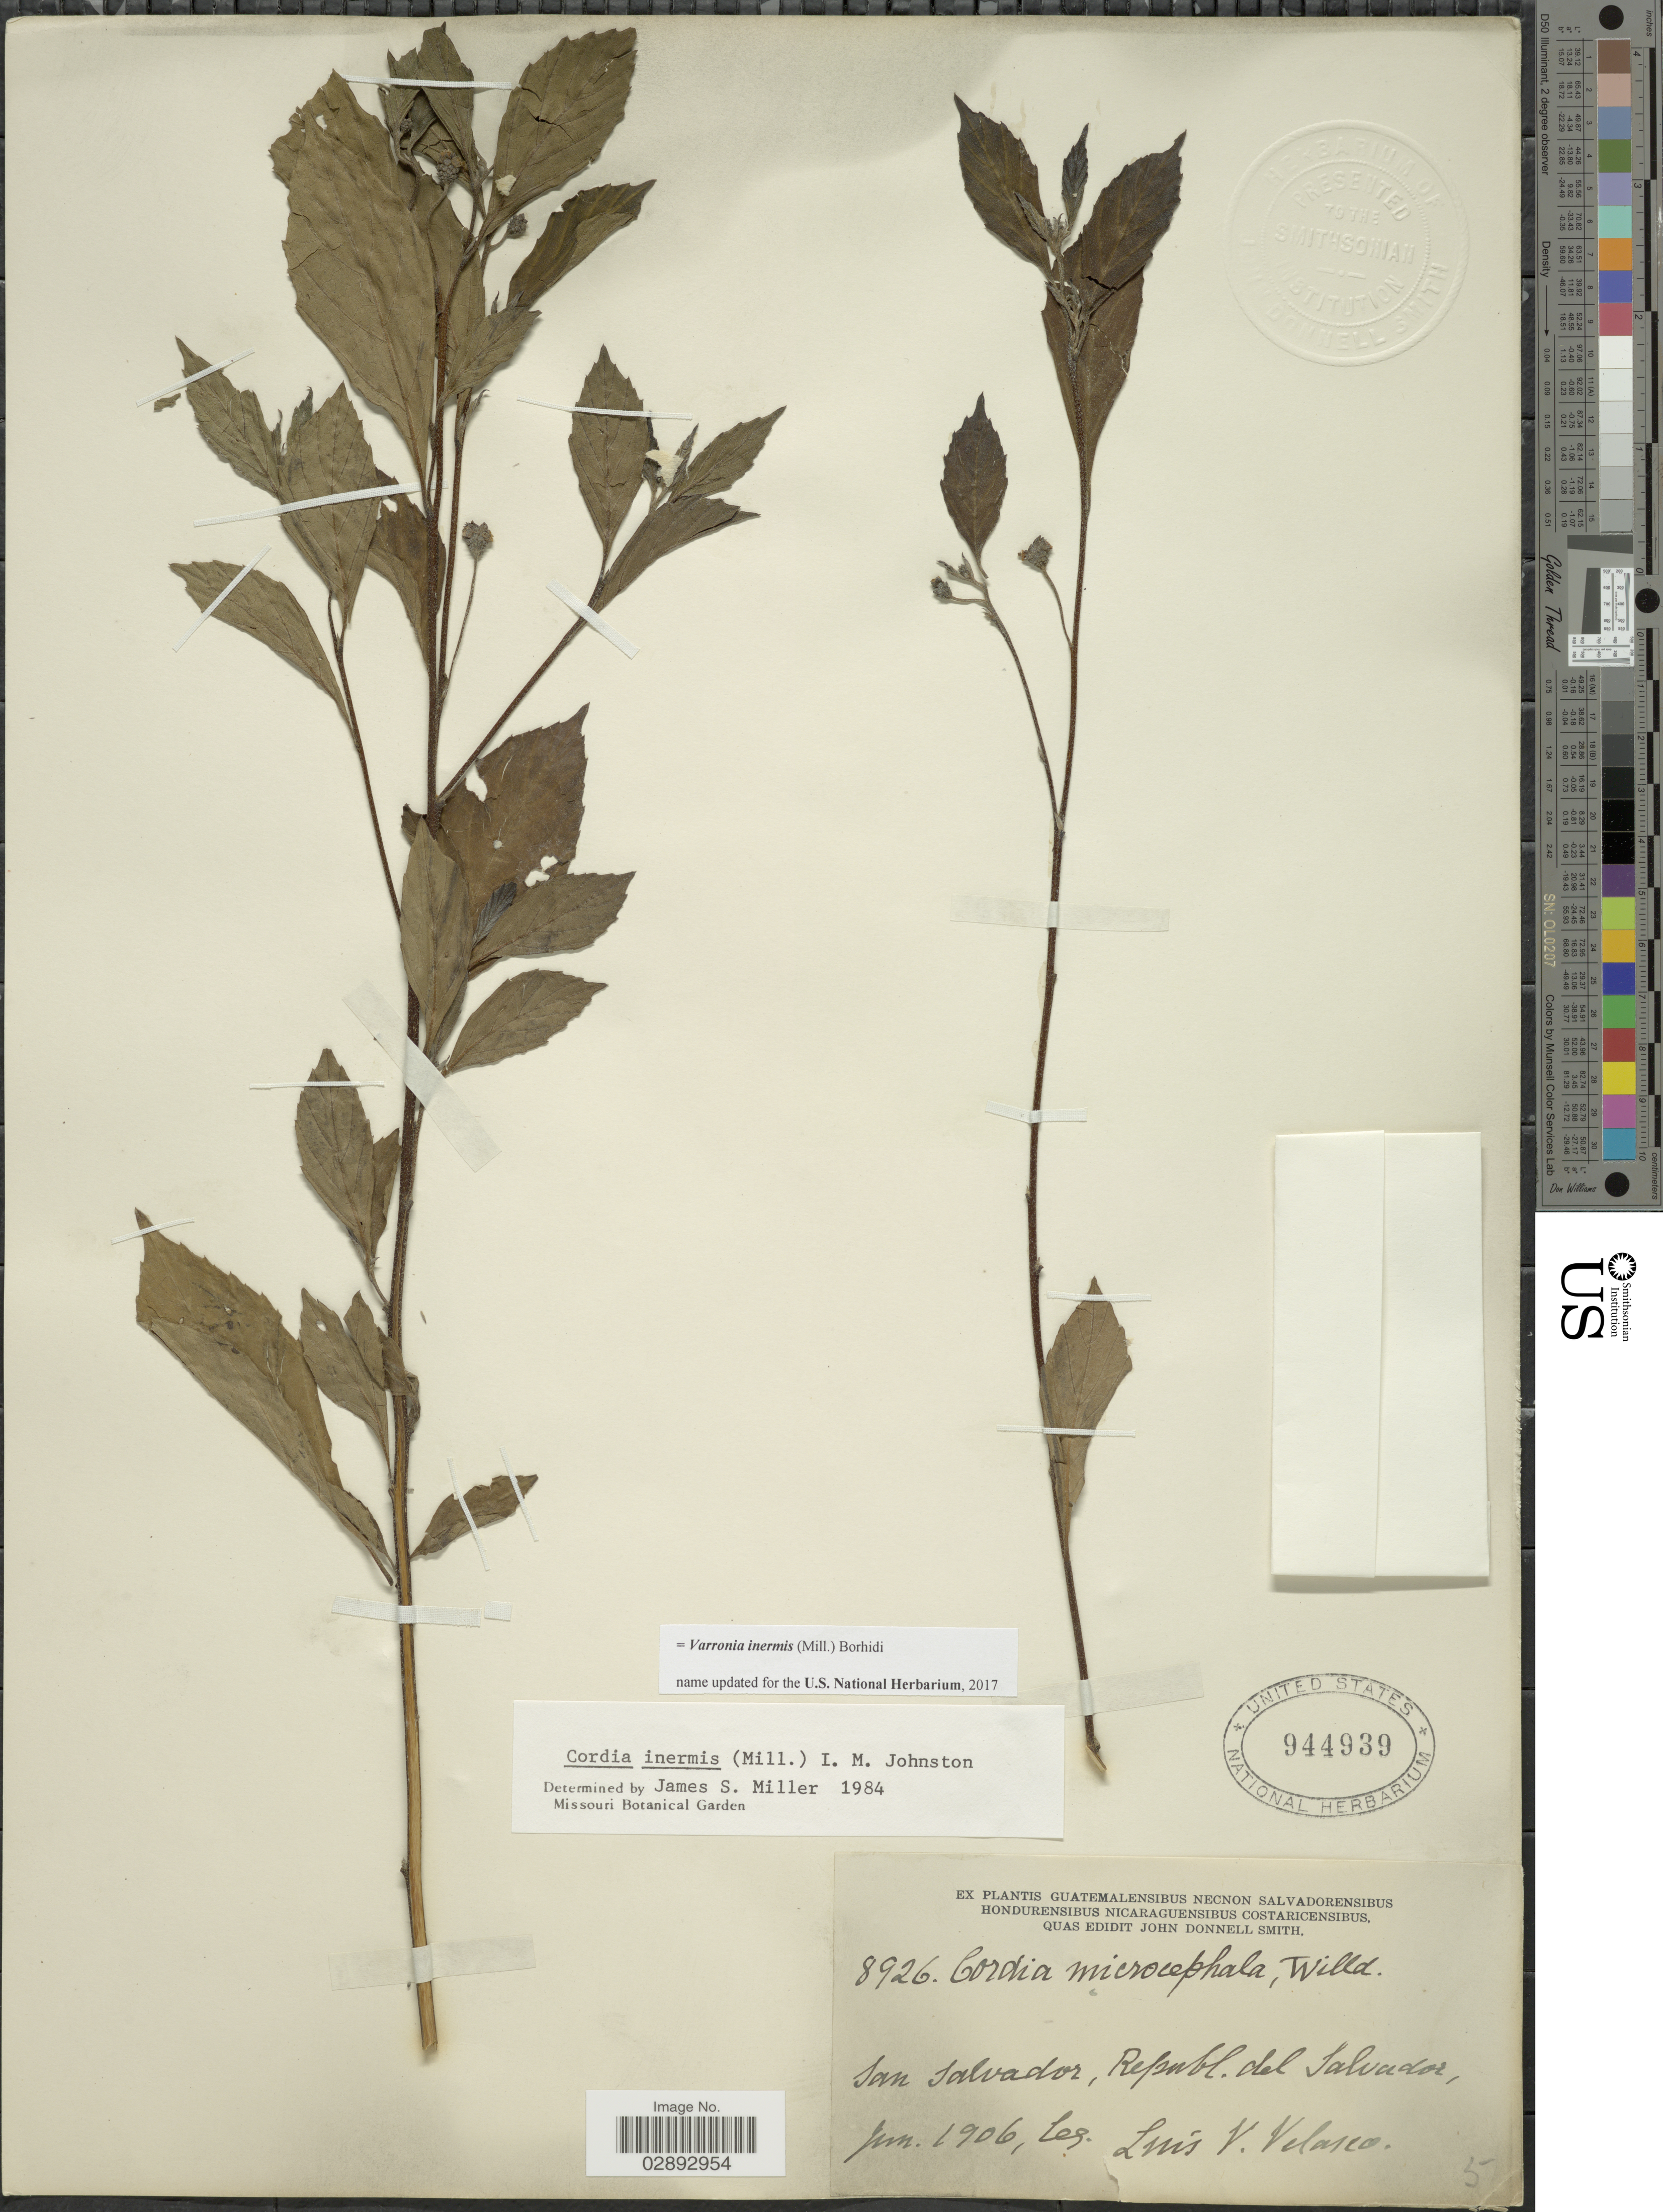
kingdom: Plantae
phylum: Tracheophyta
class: Magnoliopsida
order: Boraginales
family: Cordiaceae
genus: Varronia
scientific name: Varronia inermis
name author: (Mill.) Borhidi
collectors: L. Velasco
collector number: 8926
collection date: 1906-06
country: El Salvador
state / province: San Salvador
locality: San Salvador, Republ. del Salvador.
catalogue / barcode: US 944939